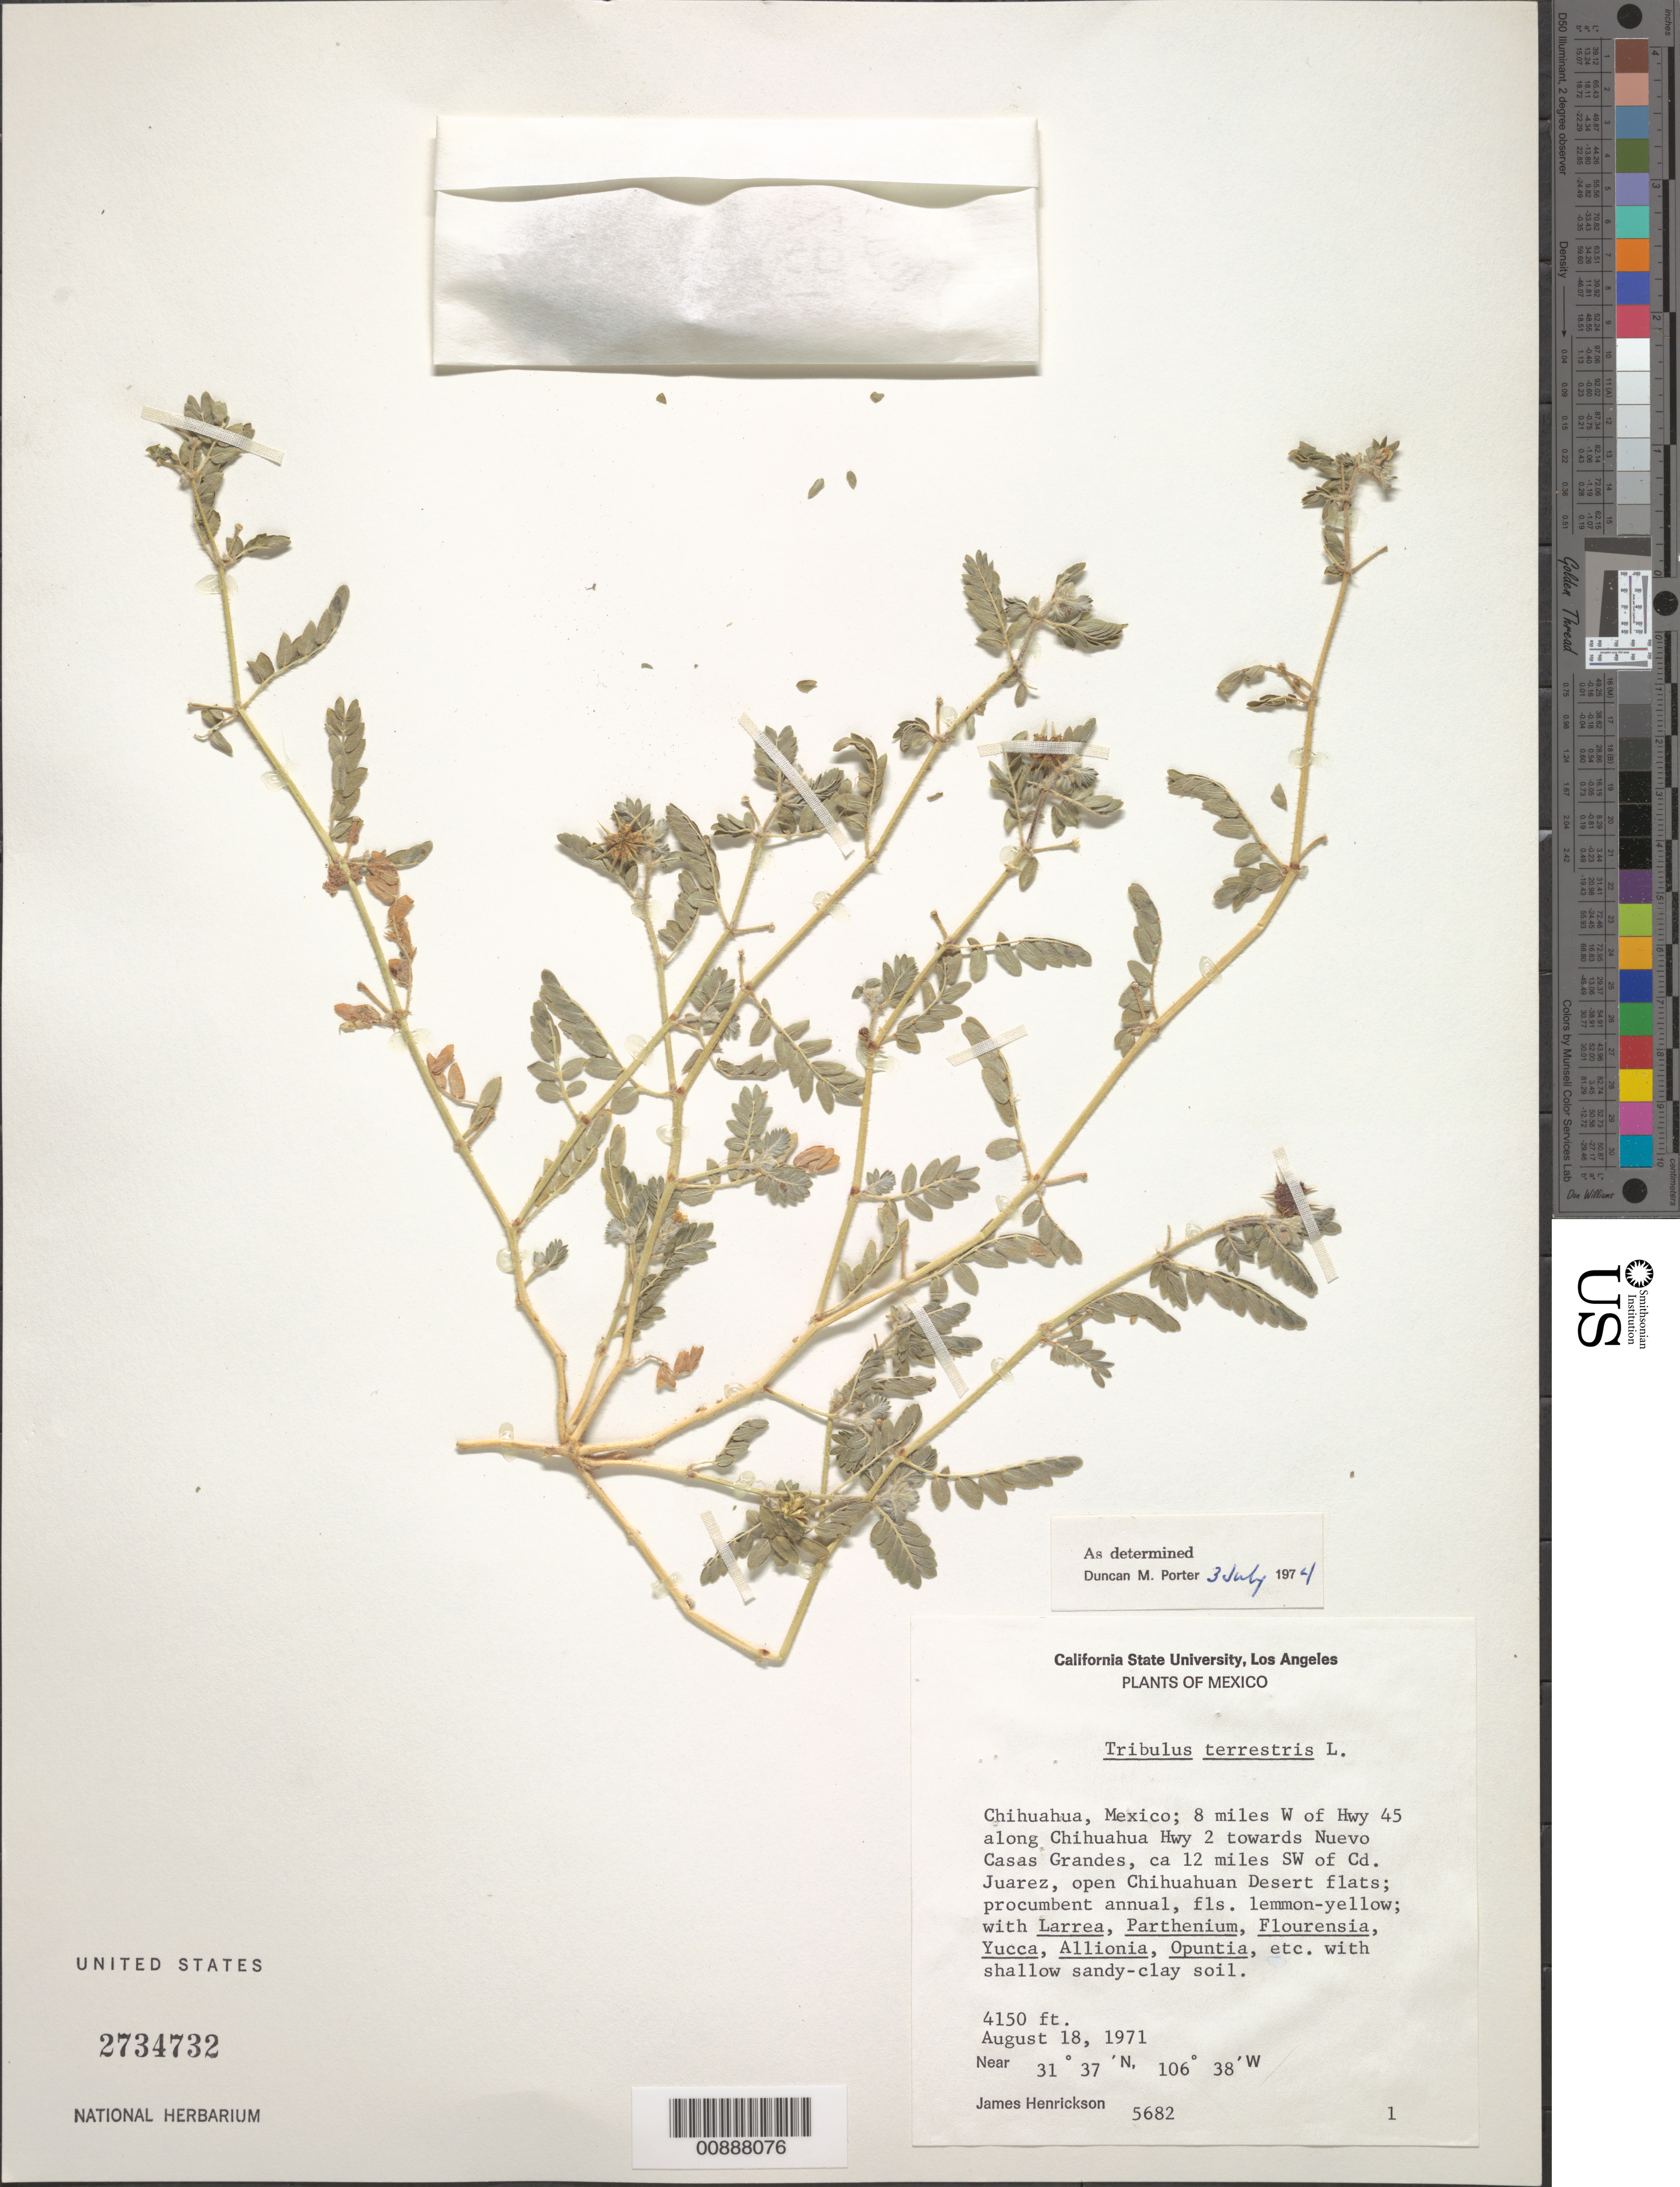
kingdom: Plantae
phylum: Tracheophyta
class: Magnoliopsida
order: Zygophyllales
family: Zygophyllaceae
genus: Tribulus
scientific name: Tribulus terrestris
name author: L.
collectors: J. Henrickson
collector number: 5682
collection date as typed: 18 Aug 1971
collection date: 1971-08-18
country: Mexico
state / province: Chihuahua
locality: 8 miles W of Hwy 45 along Chihuahua Hwy 2 towards Nuevo Casas Grandes, ca 12 miles SW of Cd. Juárez.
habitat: Open Chihuahuan Desert flats; w/Larrea, Parthenium, Flourensia, Yucca, Allionia, Opuntia, etc. with shallow sandy-clay soil.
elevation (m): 1265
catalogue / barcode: US 2734732